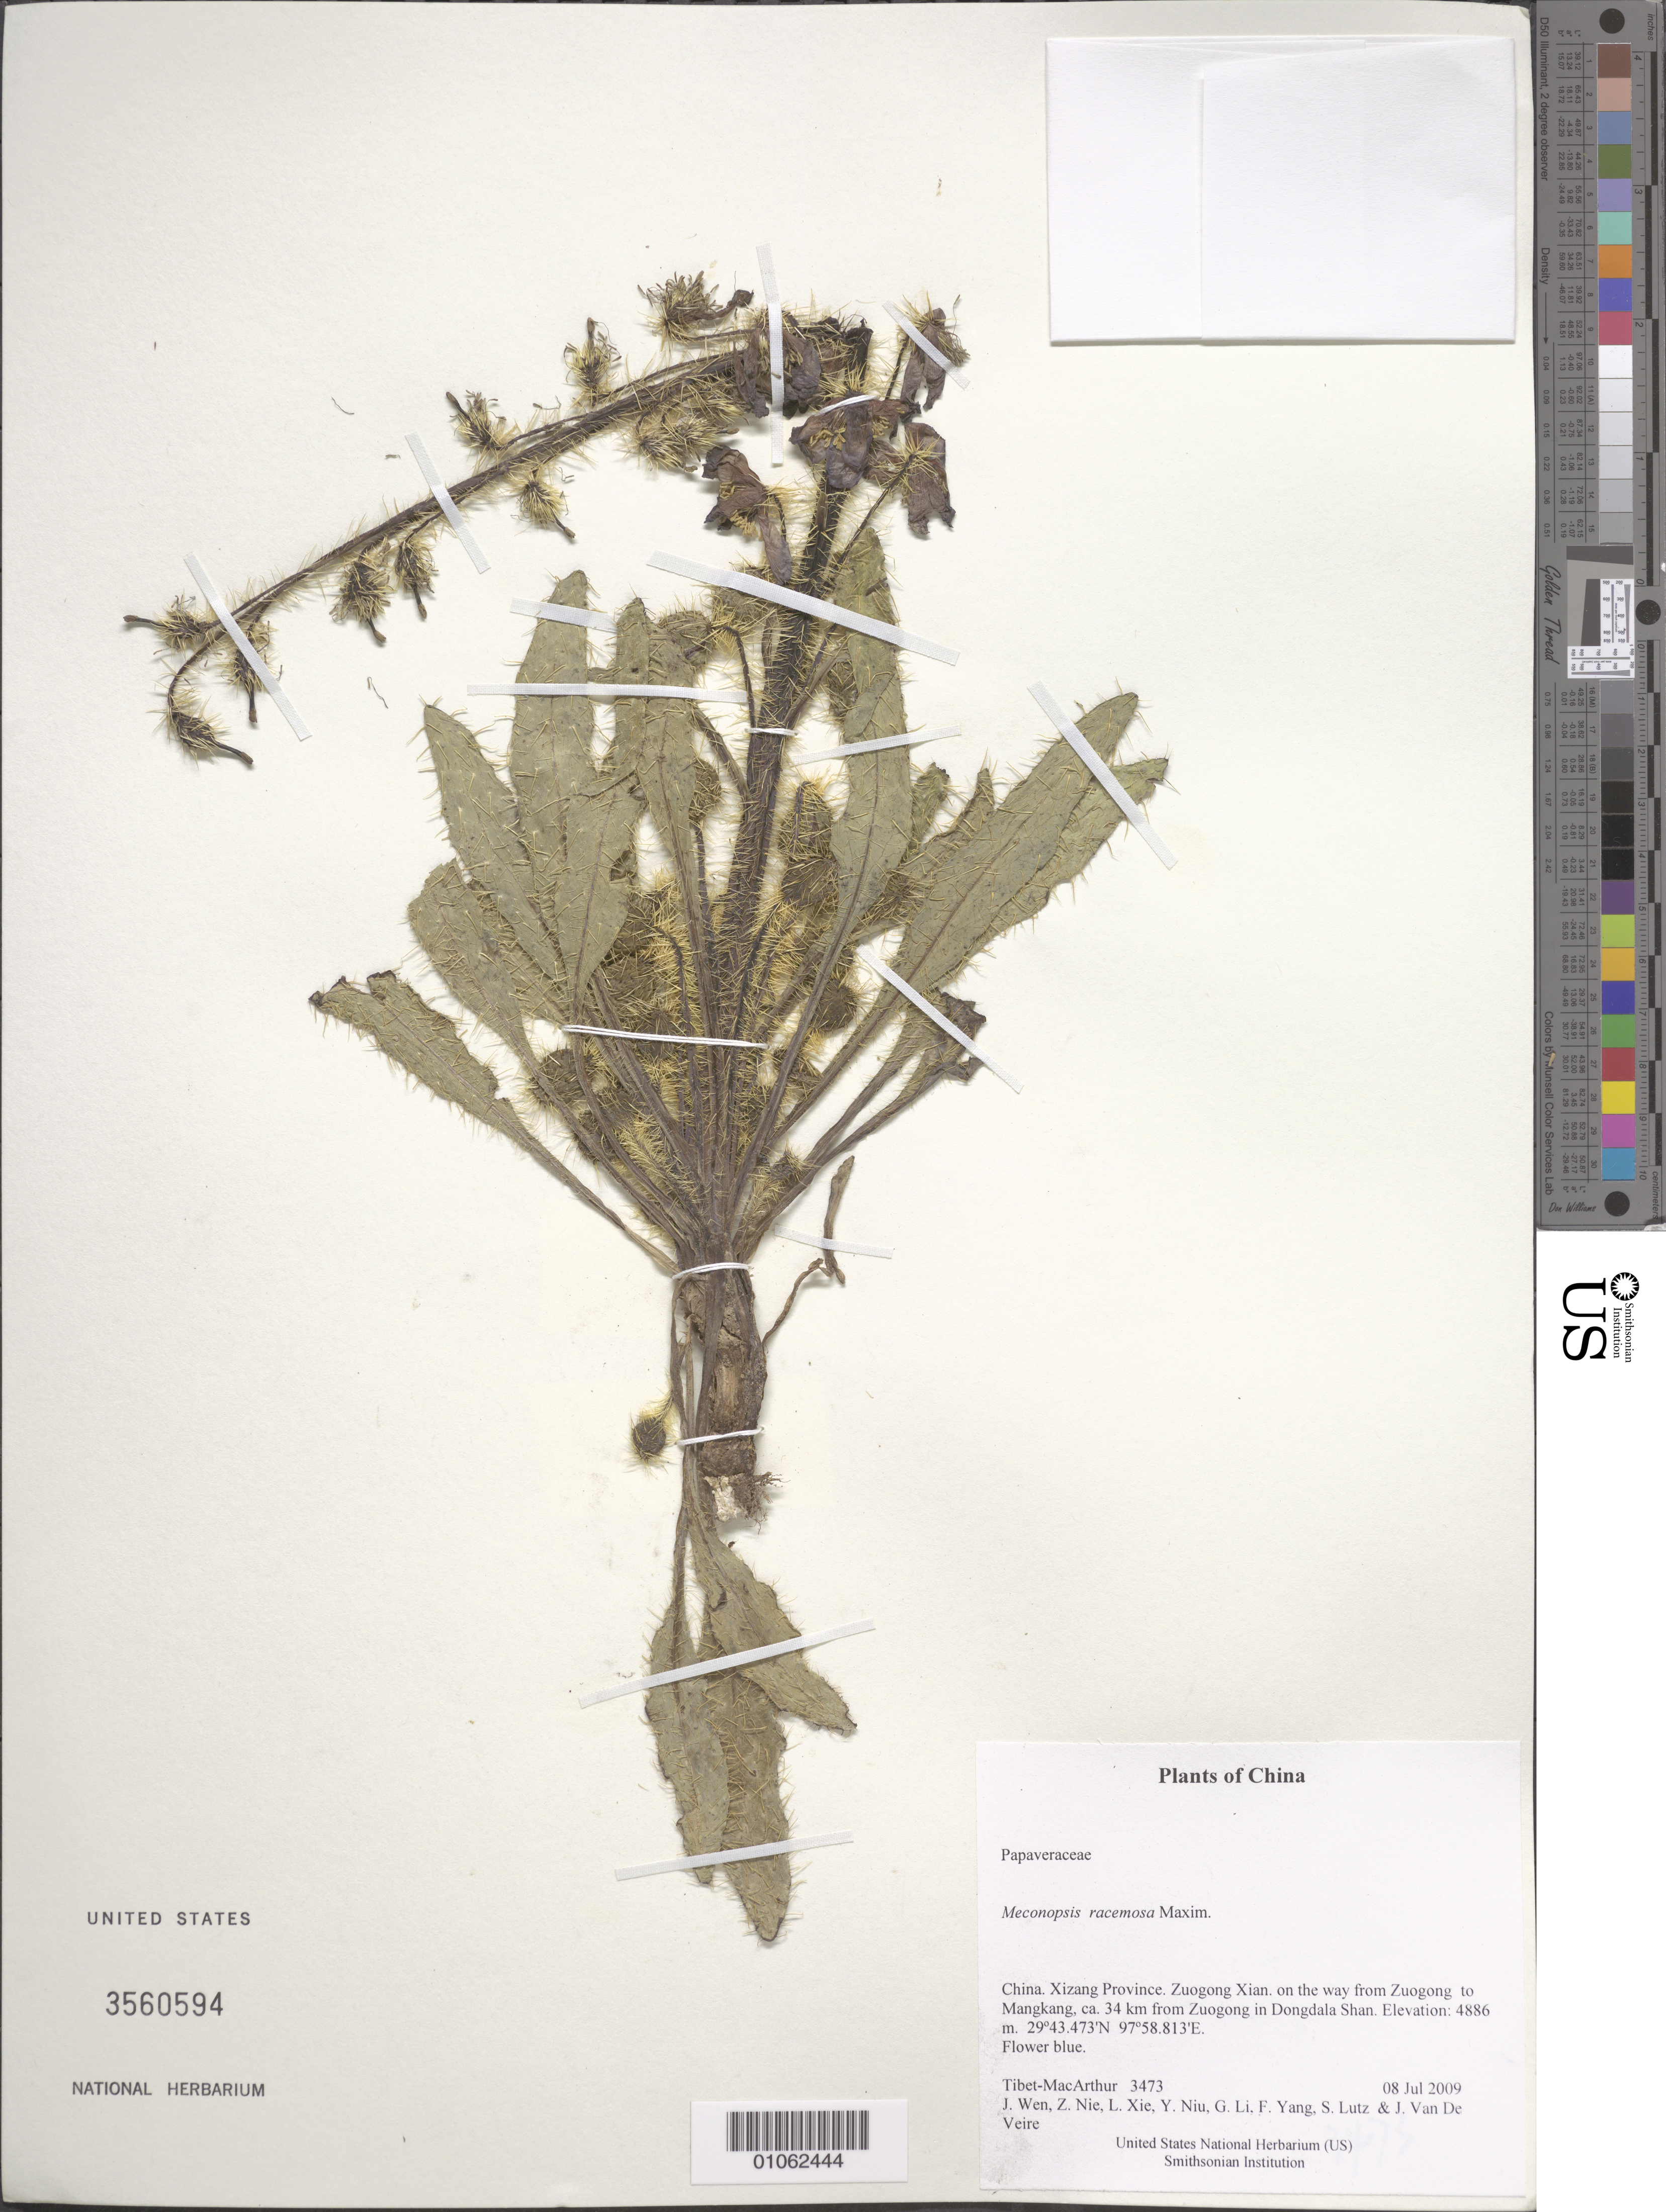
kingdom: Plantae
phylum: Tracheophyta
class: Magnoliopsida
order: Ranunculales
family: Papaveraceae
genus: Meconopsis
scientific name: Meconopsis racemosa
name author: Maxim.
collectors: Tibet-MacArthur, J. Wen, Z. Nie, L. Xie, Y. Niu, G. Li, F. Yang, S. Lutz & J. Van De Veire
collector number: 3473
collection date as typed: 08 Jul 2009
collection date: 2009-07-08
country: China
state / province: Xizang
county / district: Zuogong Xian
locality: on the way from Zuogong to Mangkang, ca. 34 km from Zuogong in Dongdala Shan.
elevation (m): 4886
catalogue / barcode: US 3560594